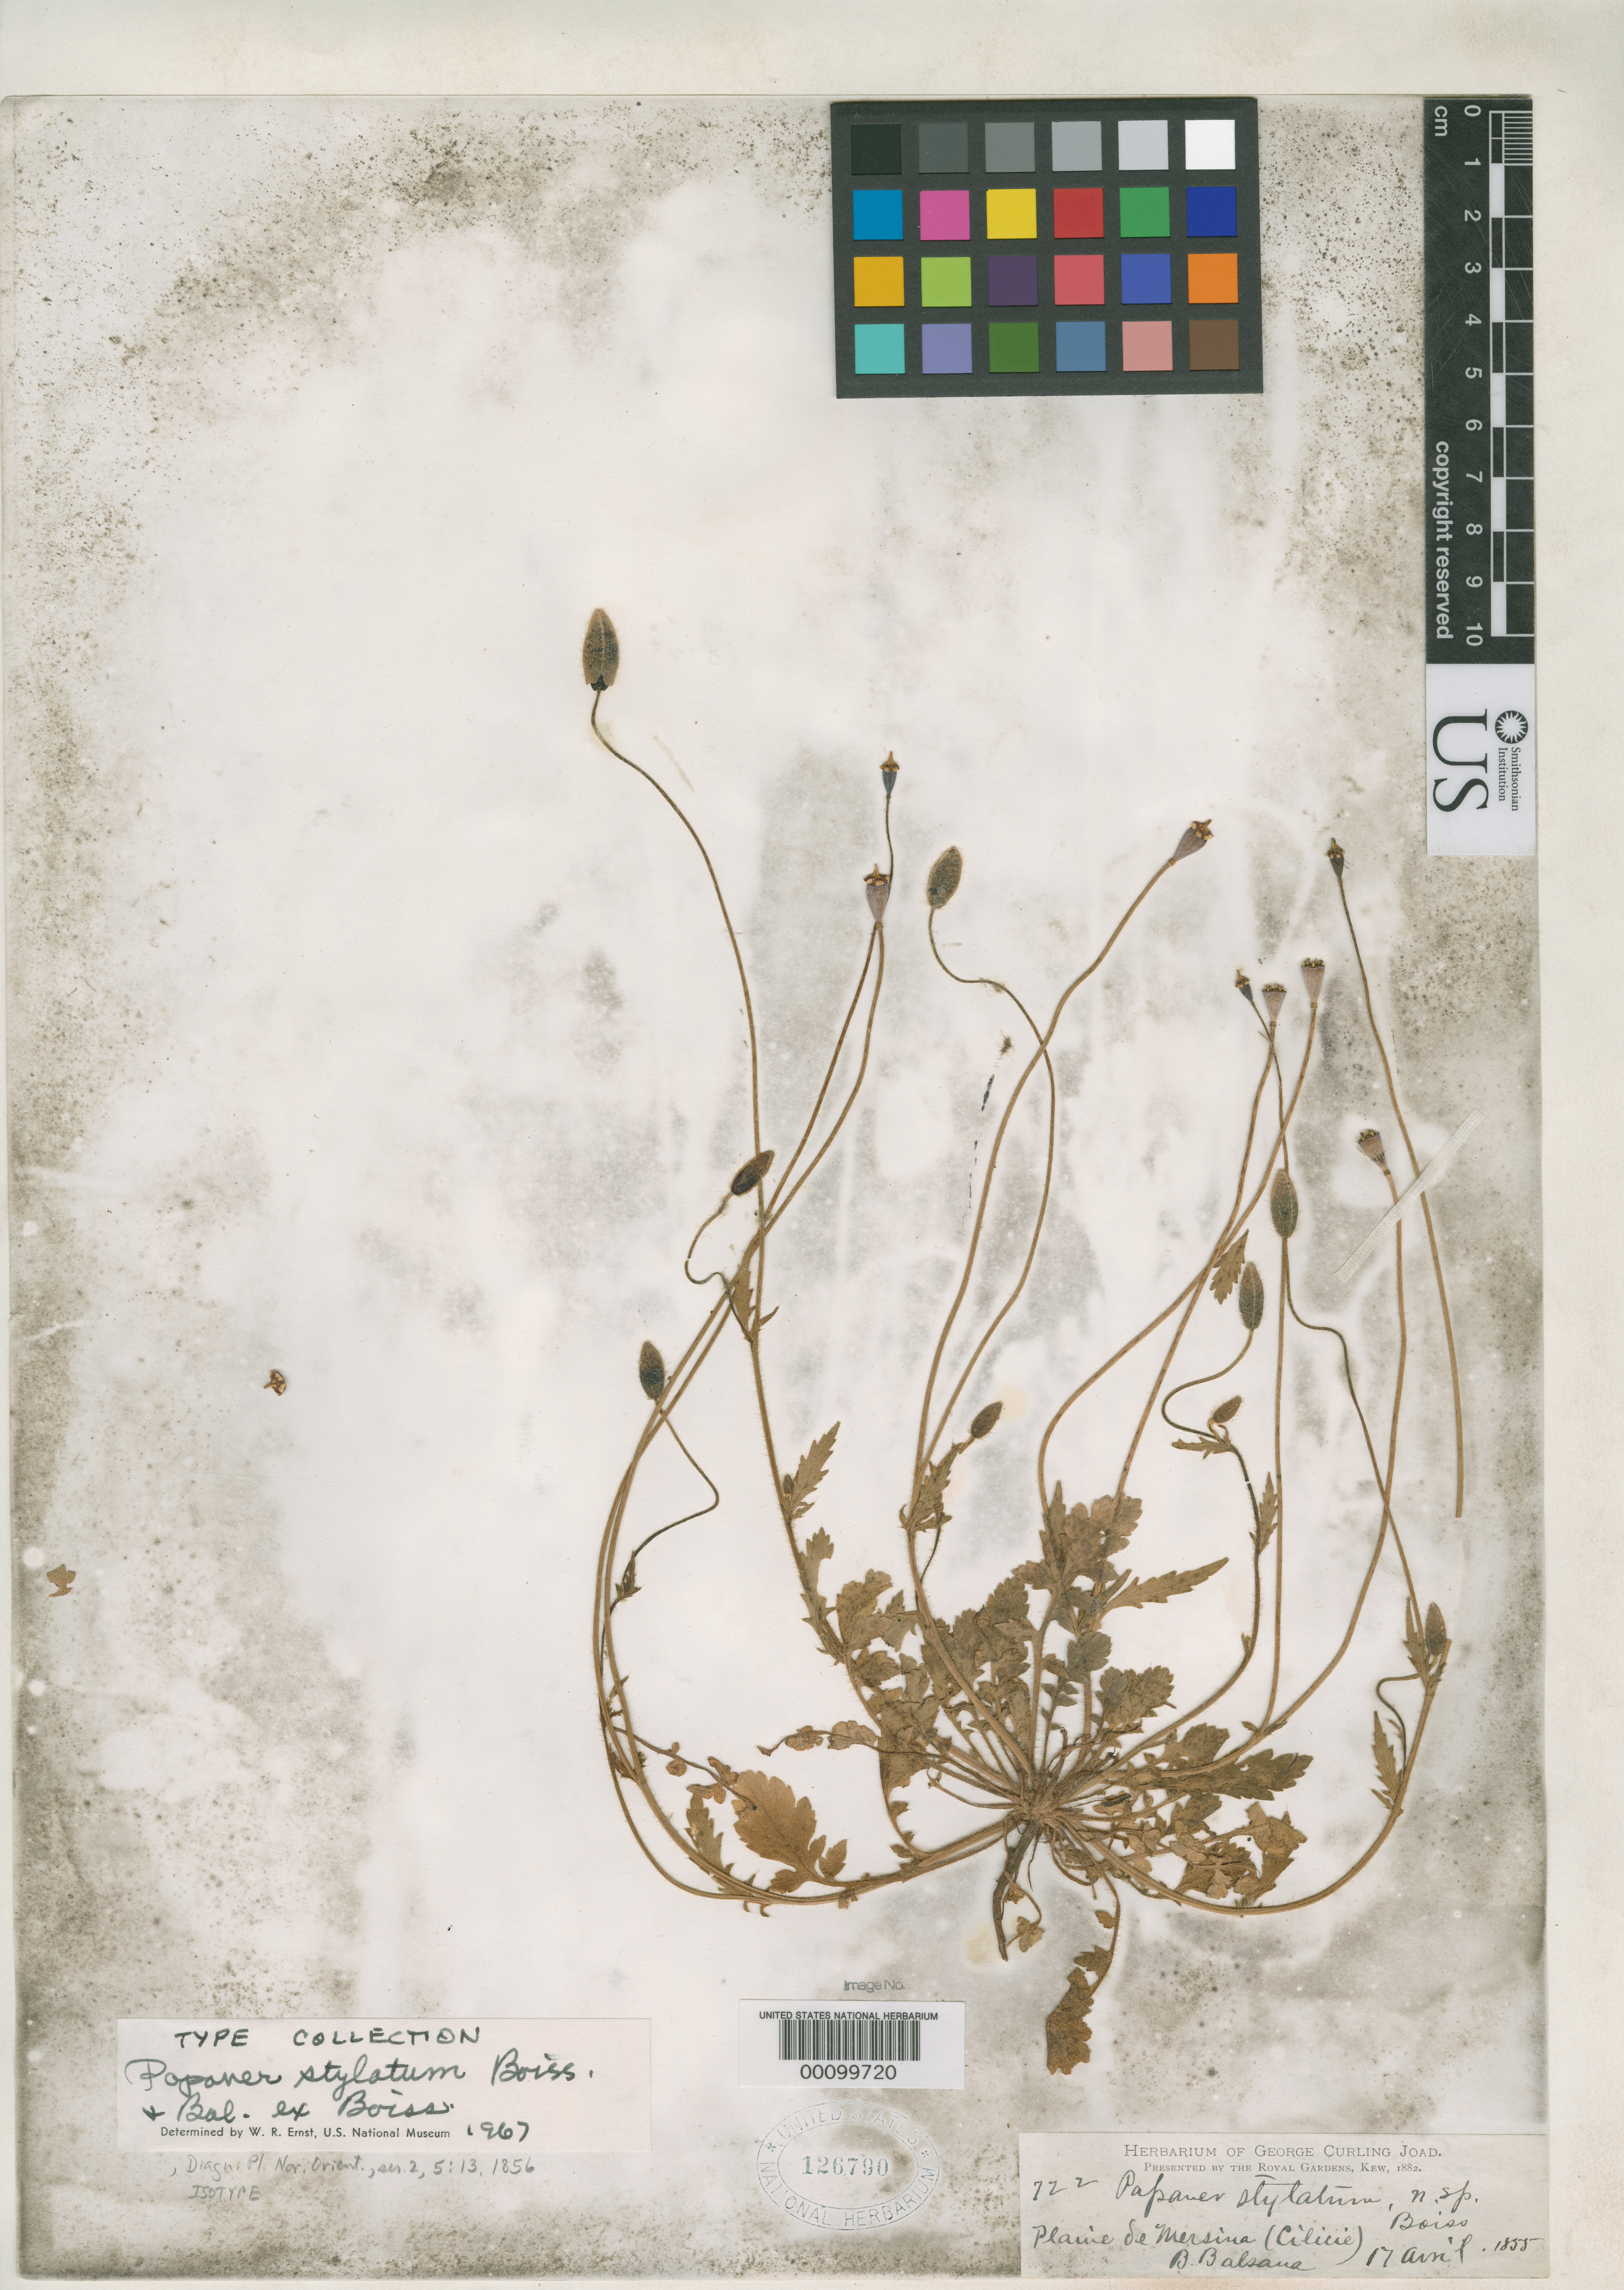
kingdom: Plantae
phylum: Tracheophyta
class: Magnoliopsida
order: Ranunculales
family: Papaveraceae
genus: Papaver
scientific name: Papaver stylatum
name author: Boiss. & Balansa ex Boiss.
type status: Isotype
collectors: B. Balansa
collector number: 722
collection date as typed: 17 Apr 1855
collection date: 1855-04-17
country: Turkey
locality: Cilicie, plaine Demersina.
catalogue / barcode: US 126790